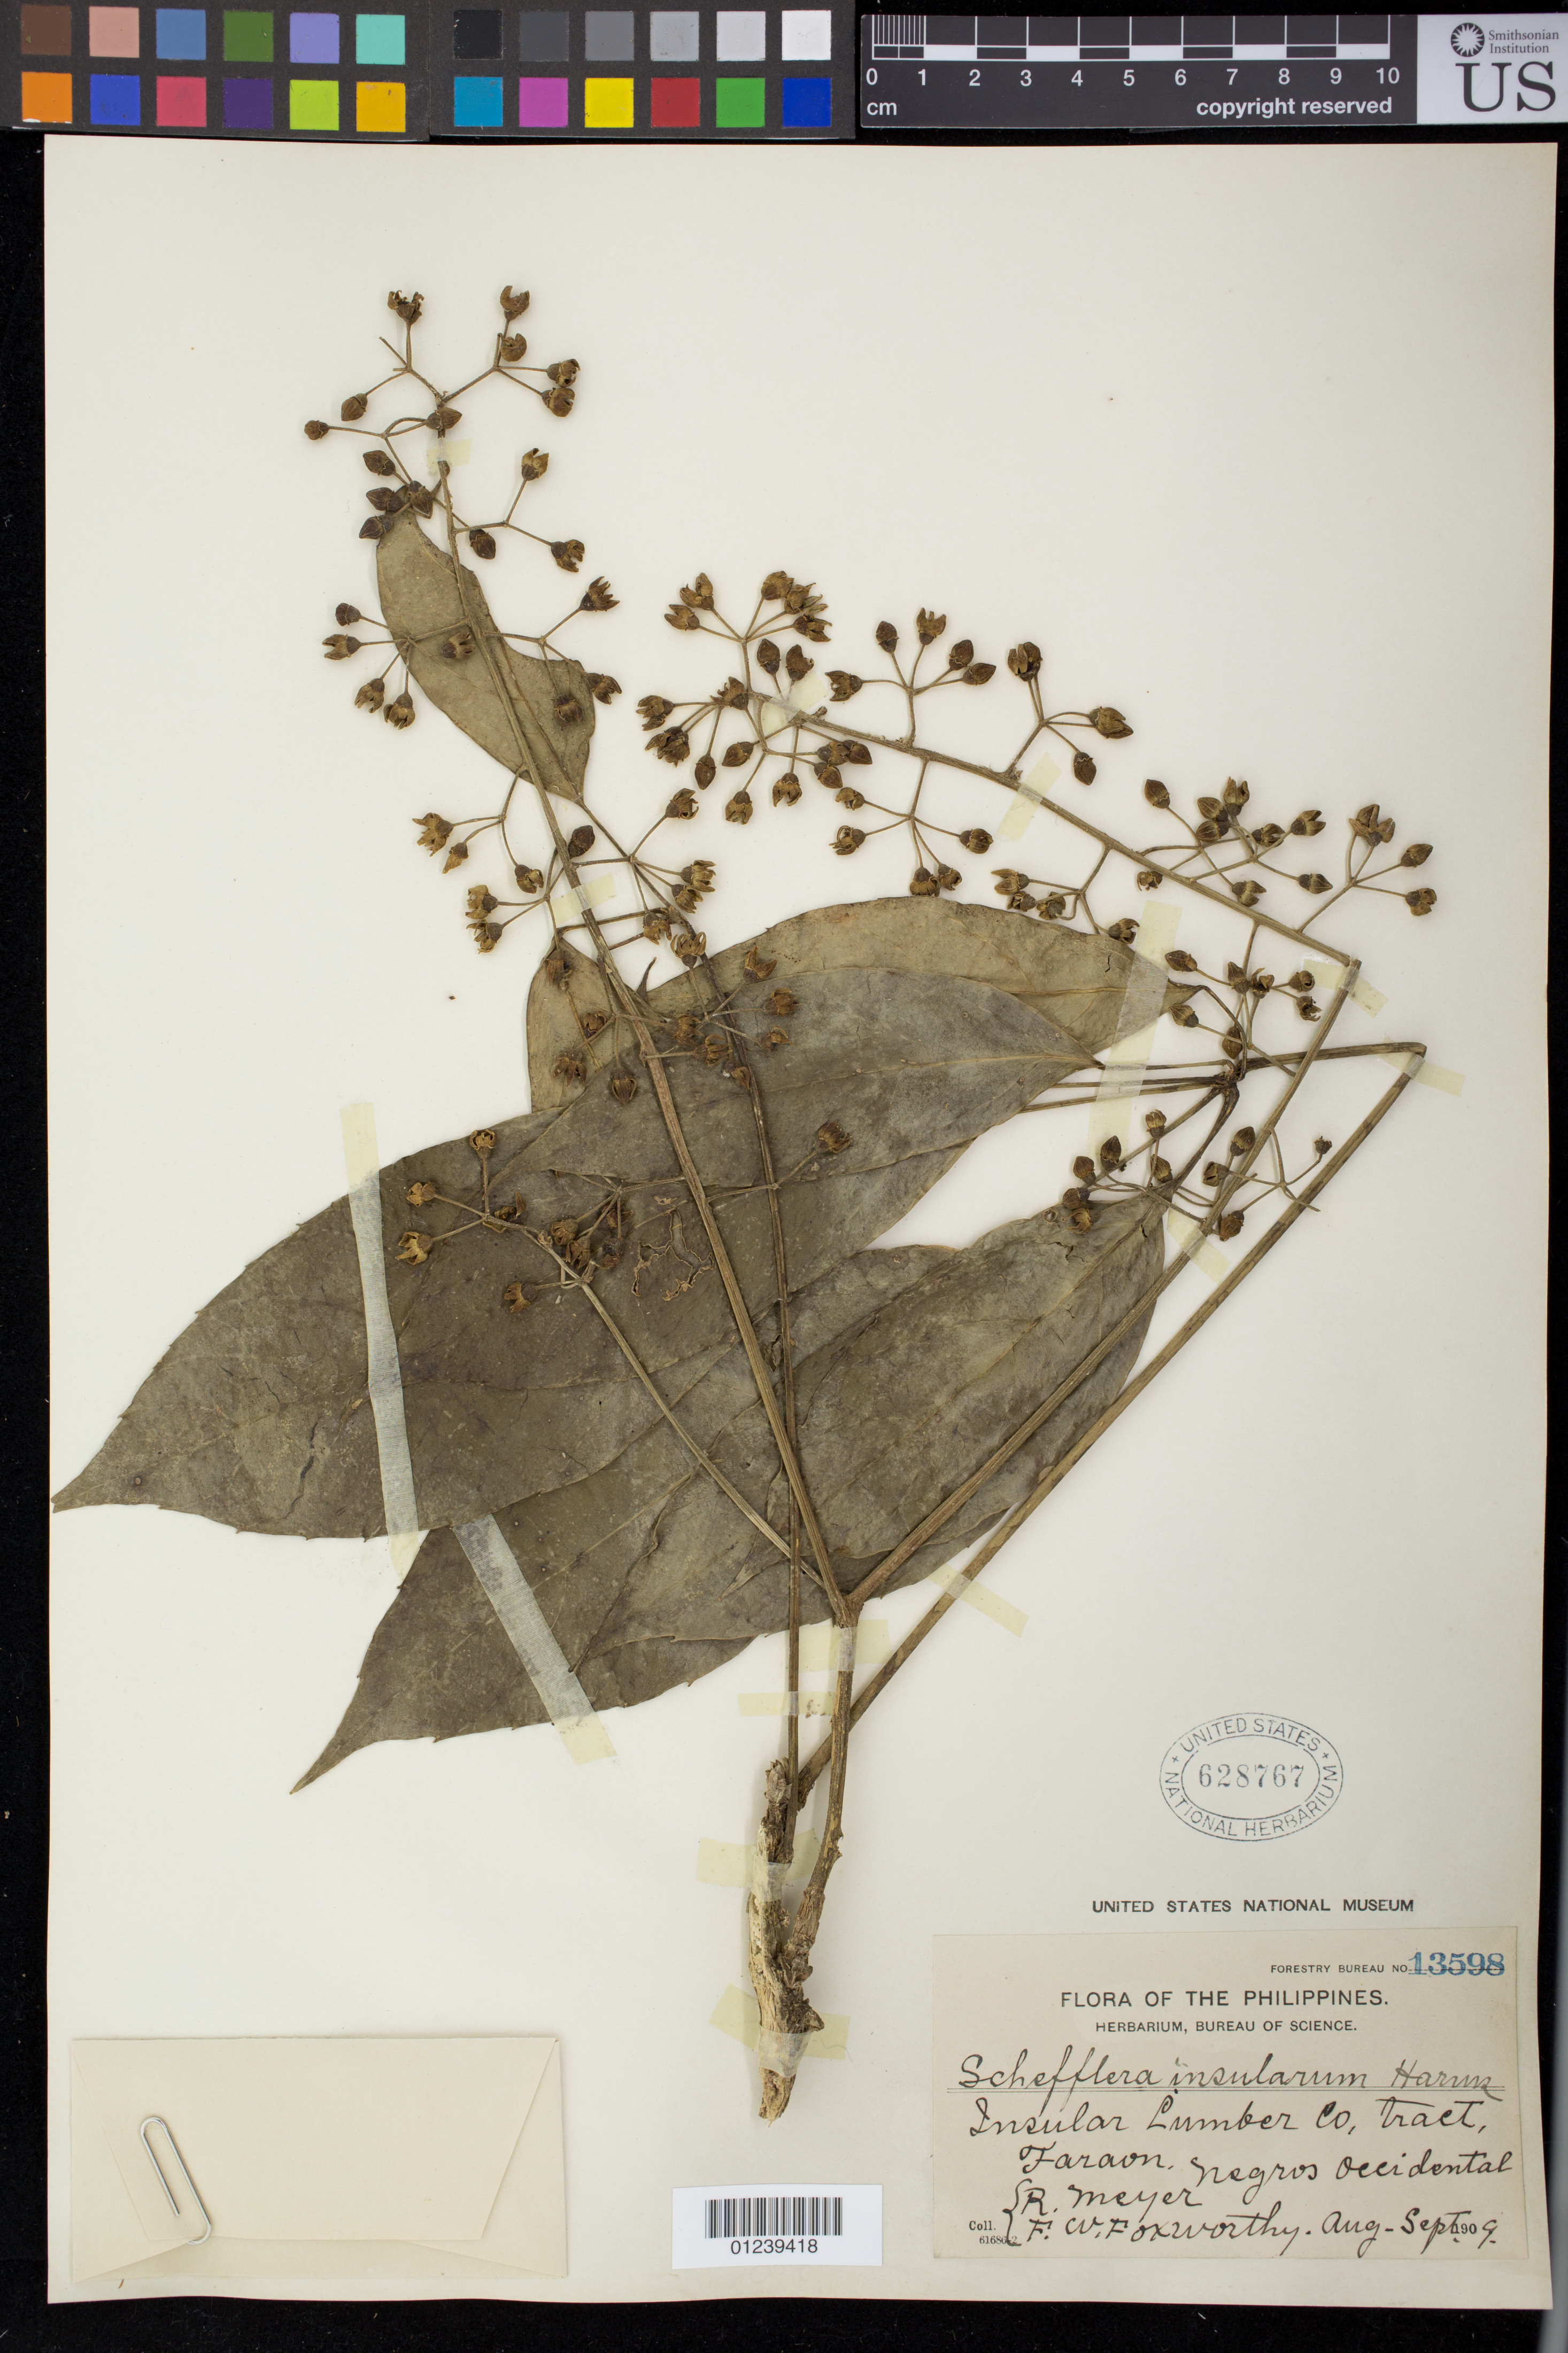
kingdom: Plantae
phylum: Tracheophyta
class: Magnoliopsida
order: Apiales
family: Araliaceae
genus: Schefflera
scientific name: Schefflera insularum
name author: (Seem.) Harms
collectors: R. Meyer & F. W. Foxworthy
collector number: For. Bur. 13598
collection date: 1909-08/1909-09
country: Philippines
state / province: Western Visayas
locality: Insular Lumber Co. tract. Faraon, Negros Occidental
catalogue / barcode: US 628767